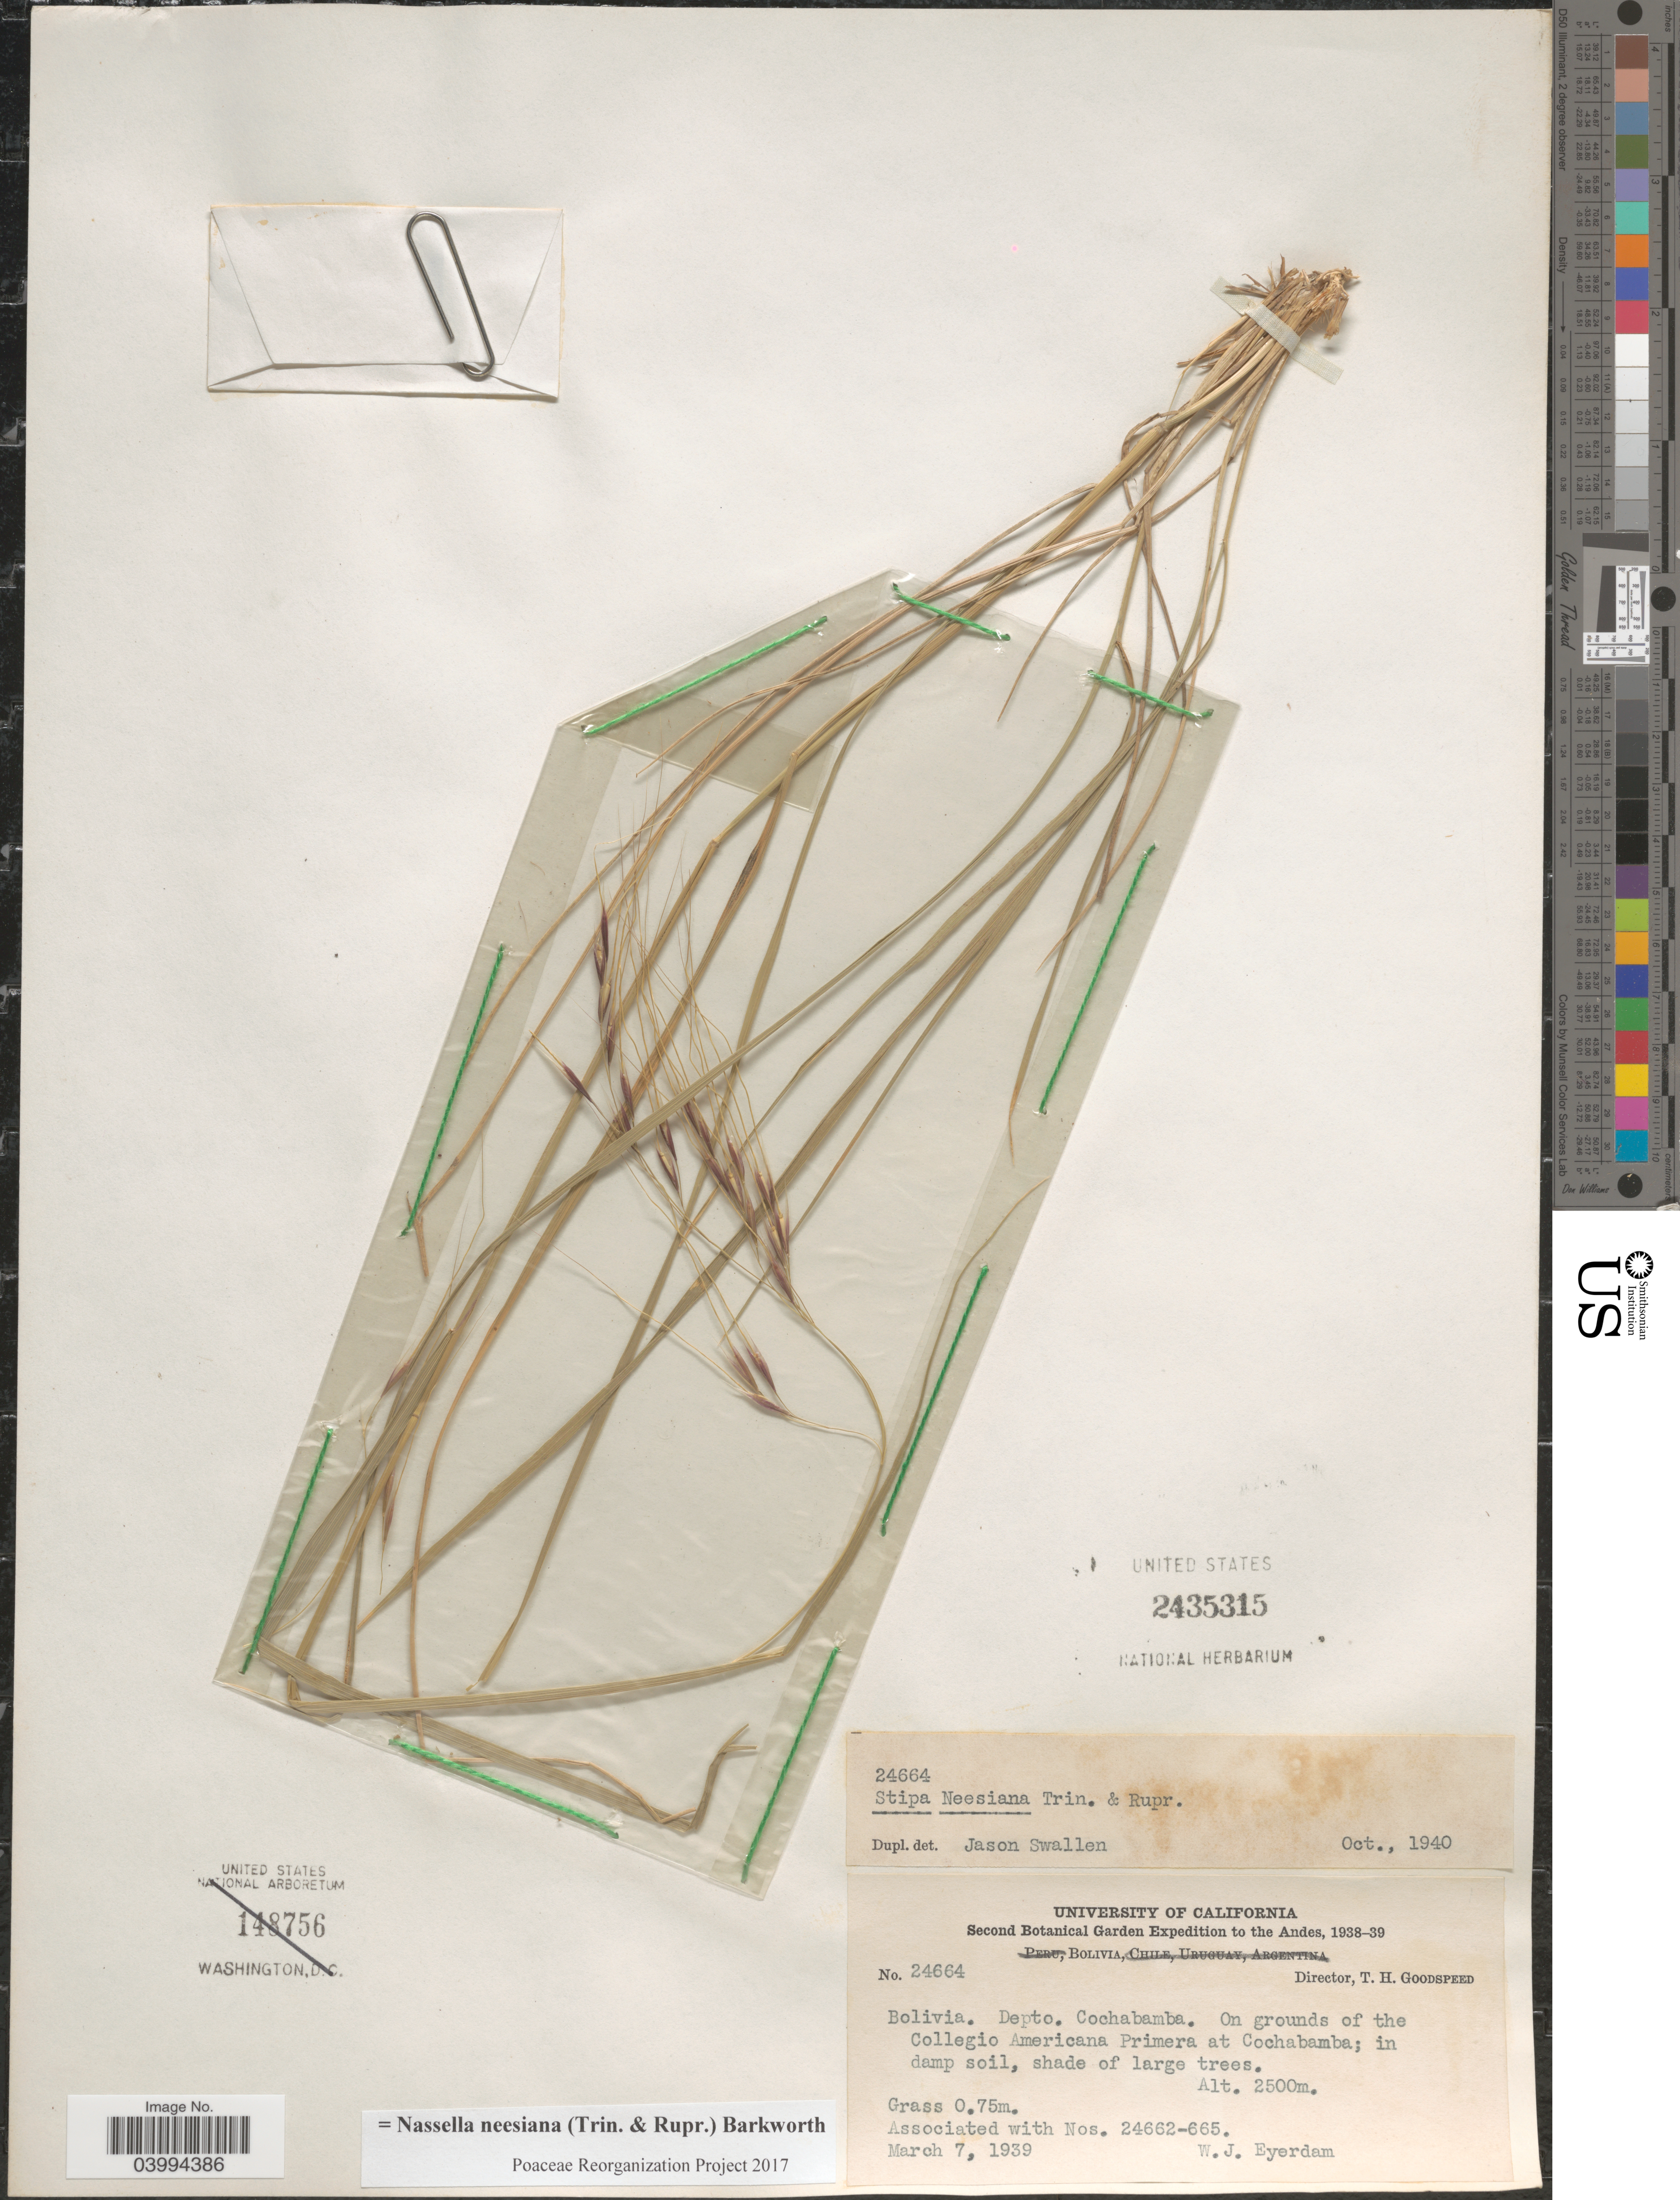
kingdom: Plantae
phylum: Tracheophyta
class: Liliopsida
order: Poales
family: Poaceae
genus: Nassella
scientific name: Nassella neesiana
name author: (Trin. & Rupr.) Barkworth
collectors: W. J. Eyerdam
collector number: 24664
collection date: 1939-03-07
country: Bolivia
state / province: Cochabamba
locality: The Andes. Depto. Cochabamba. On grounds of the Collegio Americana Primera at Cochabamba.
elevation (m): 2500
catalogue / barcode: US 2435315